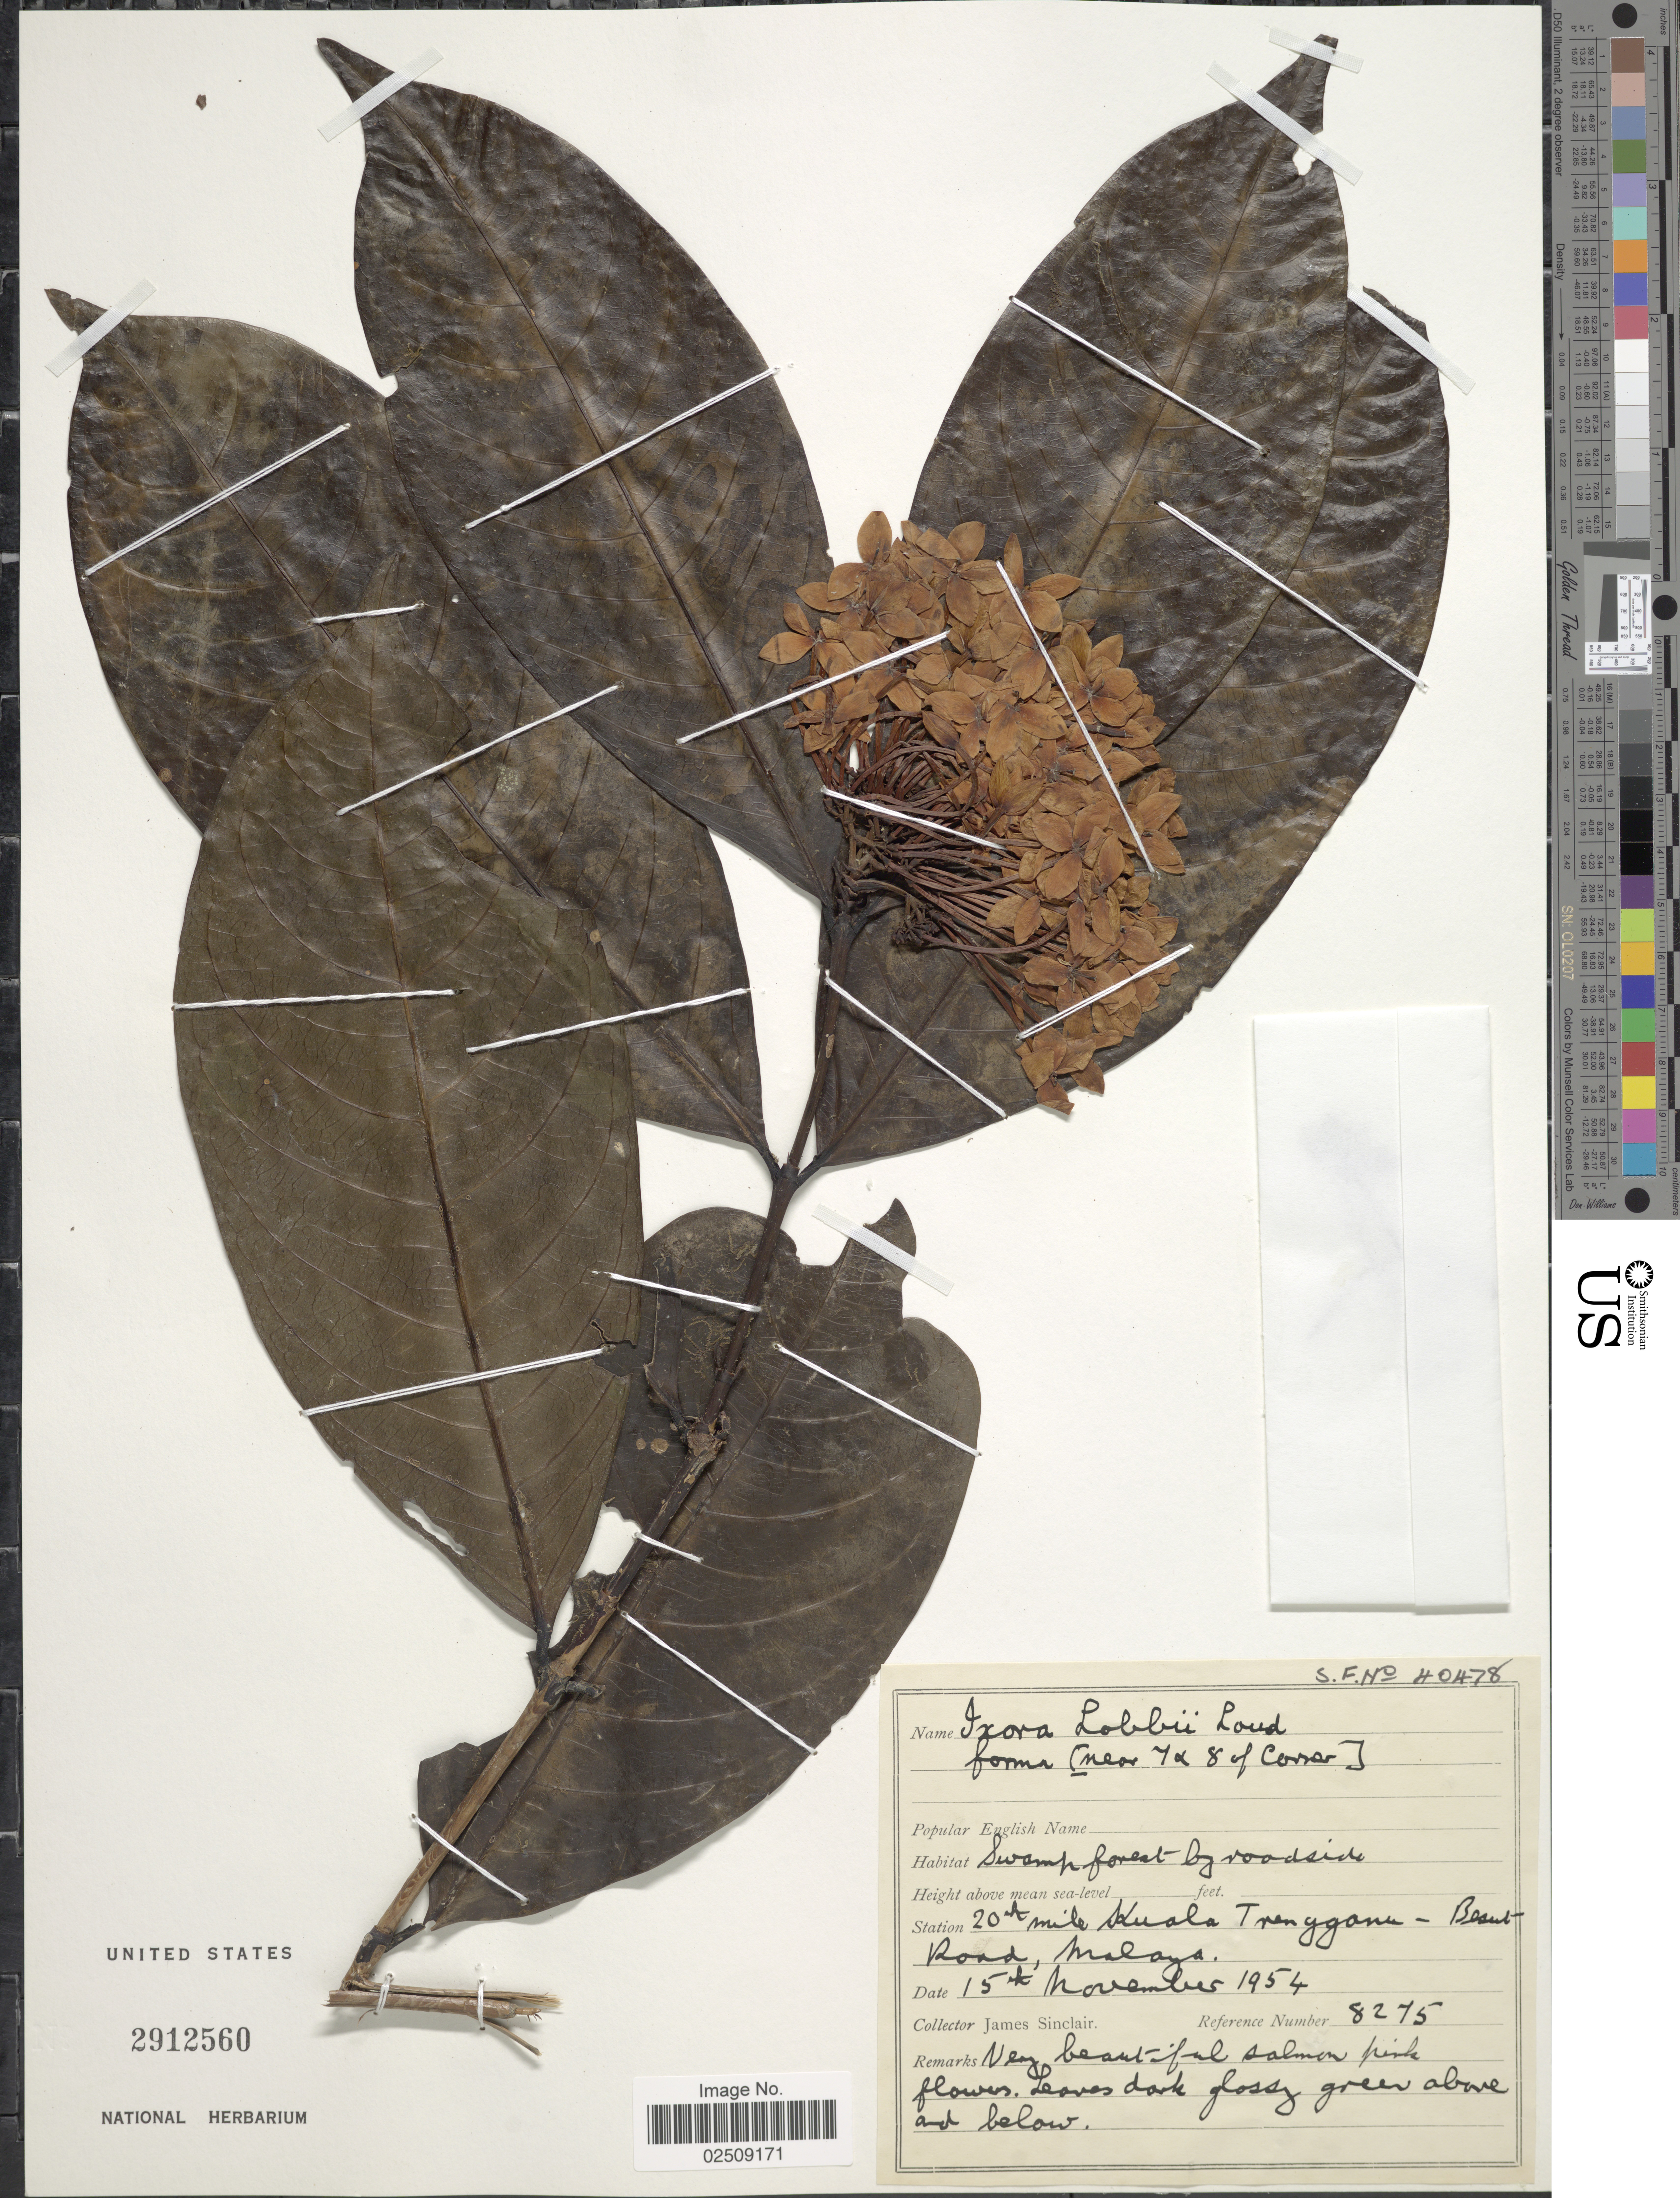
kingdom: Plantae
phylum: Tracheophyta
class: Magnoliopsida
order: Gentianales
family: Rubiaceae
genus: Ixora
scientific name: Ixora lobbii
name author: Loudon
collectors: J. Sinclair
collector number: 8275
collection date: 1954-11-15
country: Malaysia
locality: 20th mile Kuala Trennganu - Besut Road, Malaya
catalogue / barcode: US 2912560